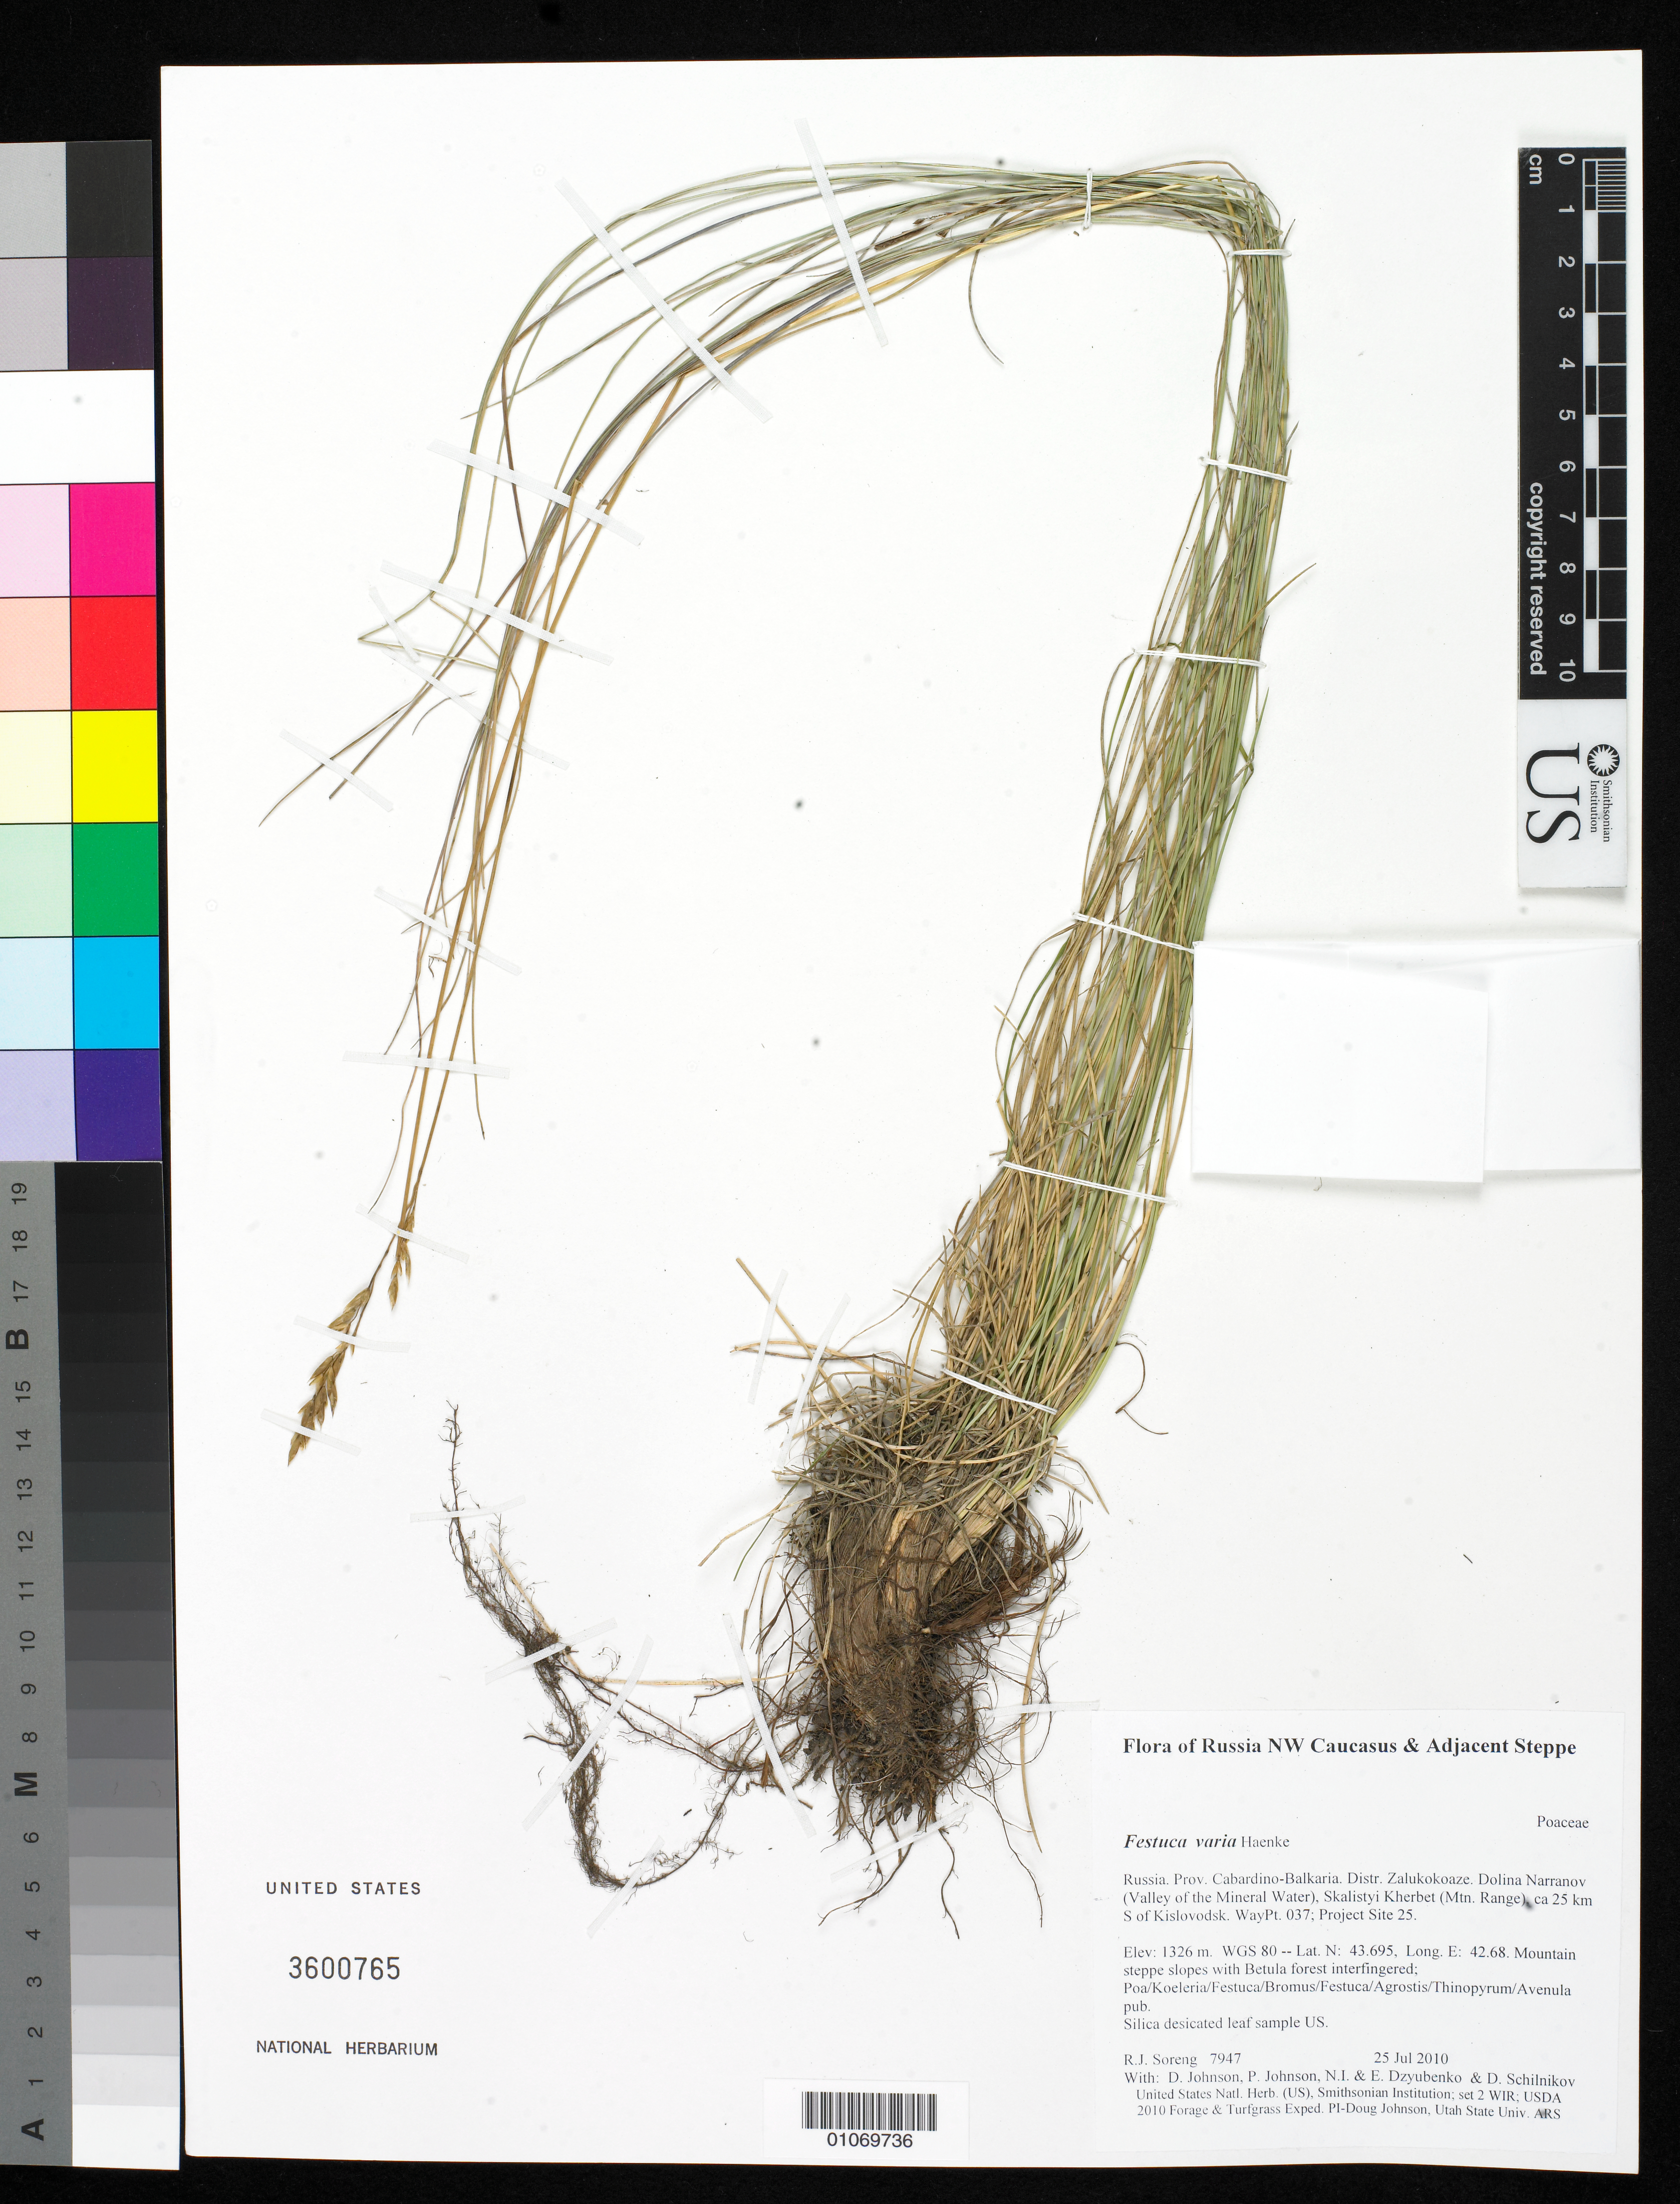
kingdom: Plantae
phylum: Tracheophyta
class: Liliopsida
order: Poales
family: Poaceae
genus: Festuca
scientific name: Festuca varia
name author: Haenke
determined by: Soreng, Robert J., Research Associate (BOT), Smithsonian Institution - National Museum of Natural History (UNITED STATES)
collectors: R. J. Soreng, D. Johnson, P. Johnson, N. Dzyubenko, E. Dzyubenko & D. Schilnikov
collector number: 7947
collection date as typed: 25 Jul 2010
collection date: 2010-07-25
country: Russian Federation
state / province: Kabardino-Balkar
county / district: Zalukokoaze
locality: Dolina Narranov (Valley of the Mineral Water), Skalistyi Kherbet (Mtn. Range), ca 25 km S of Kislovodsk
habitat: Mountain steppe slopes with Betula forest interfingered; Poa/Koeleria/Festuca/Bromus/Festuca/Agrostis/Thinopyrum/Avenula pub.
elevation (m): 1326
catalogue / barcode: US 3600765